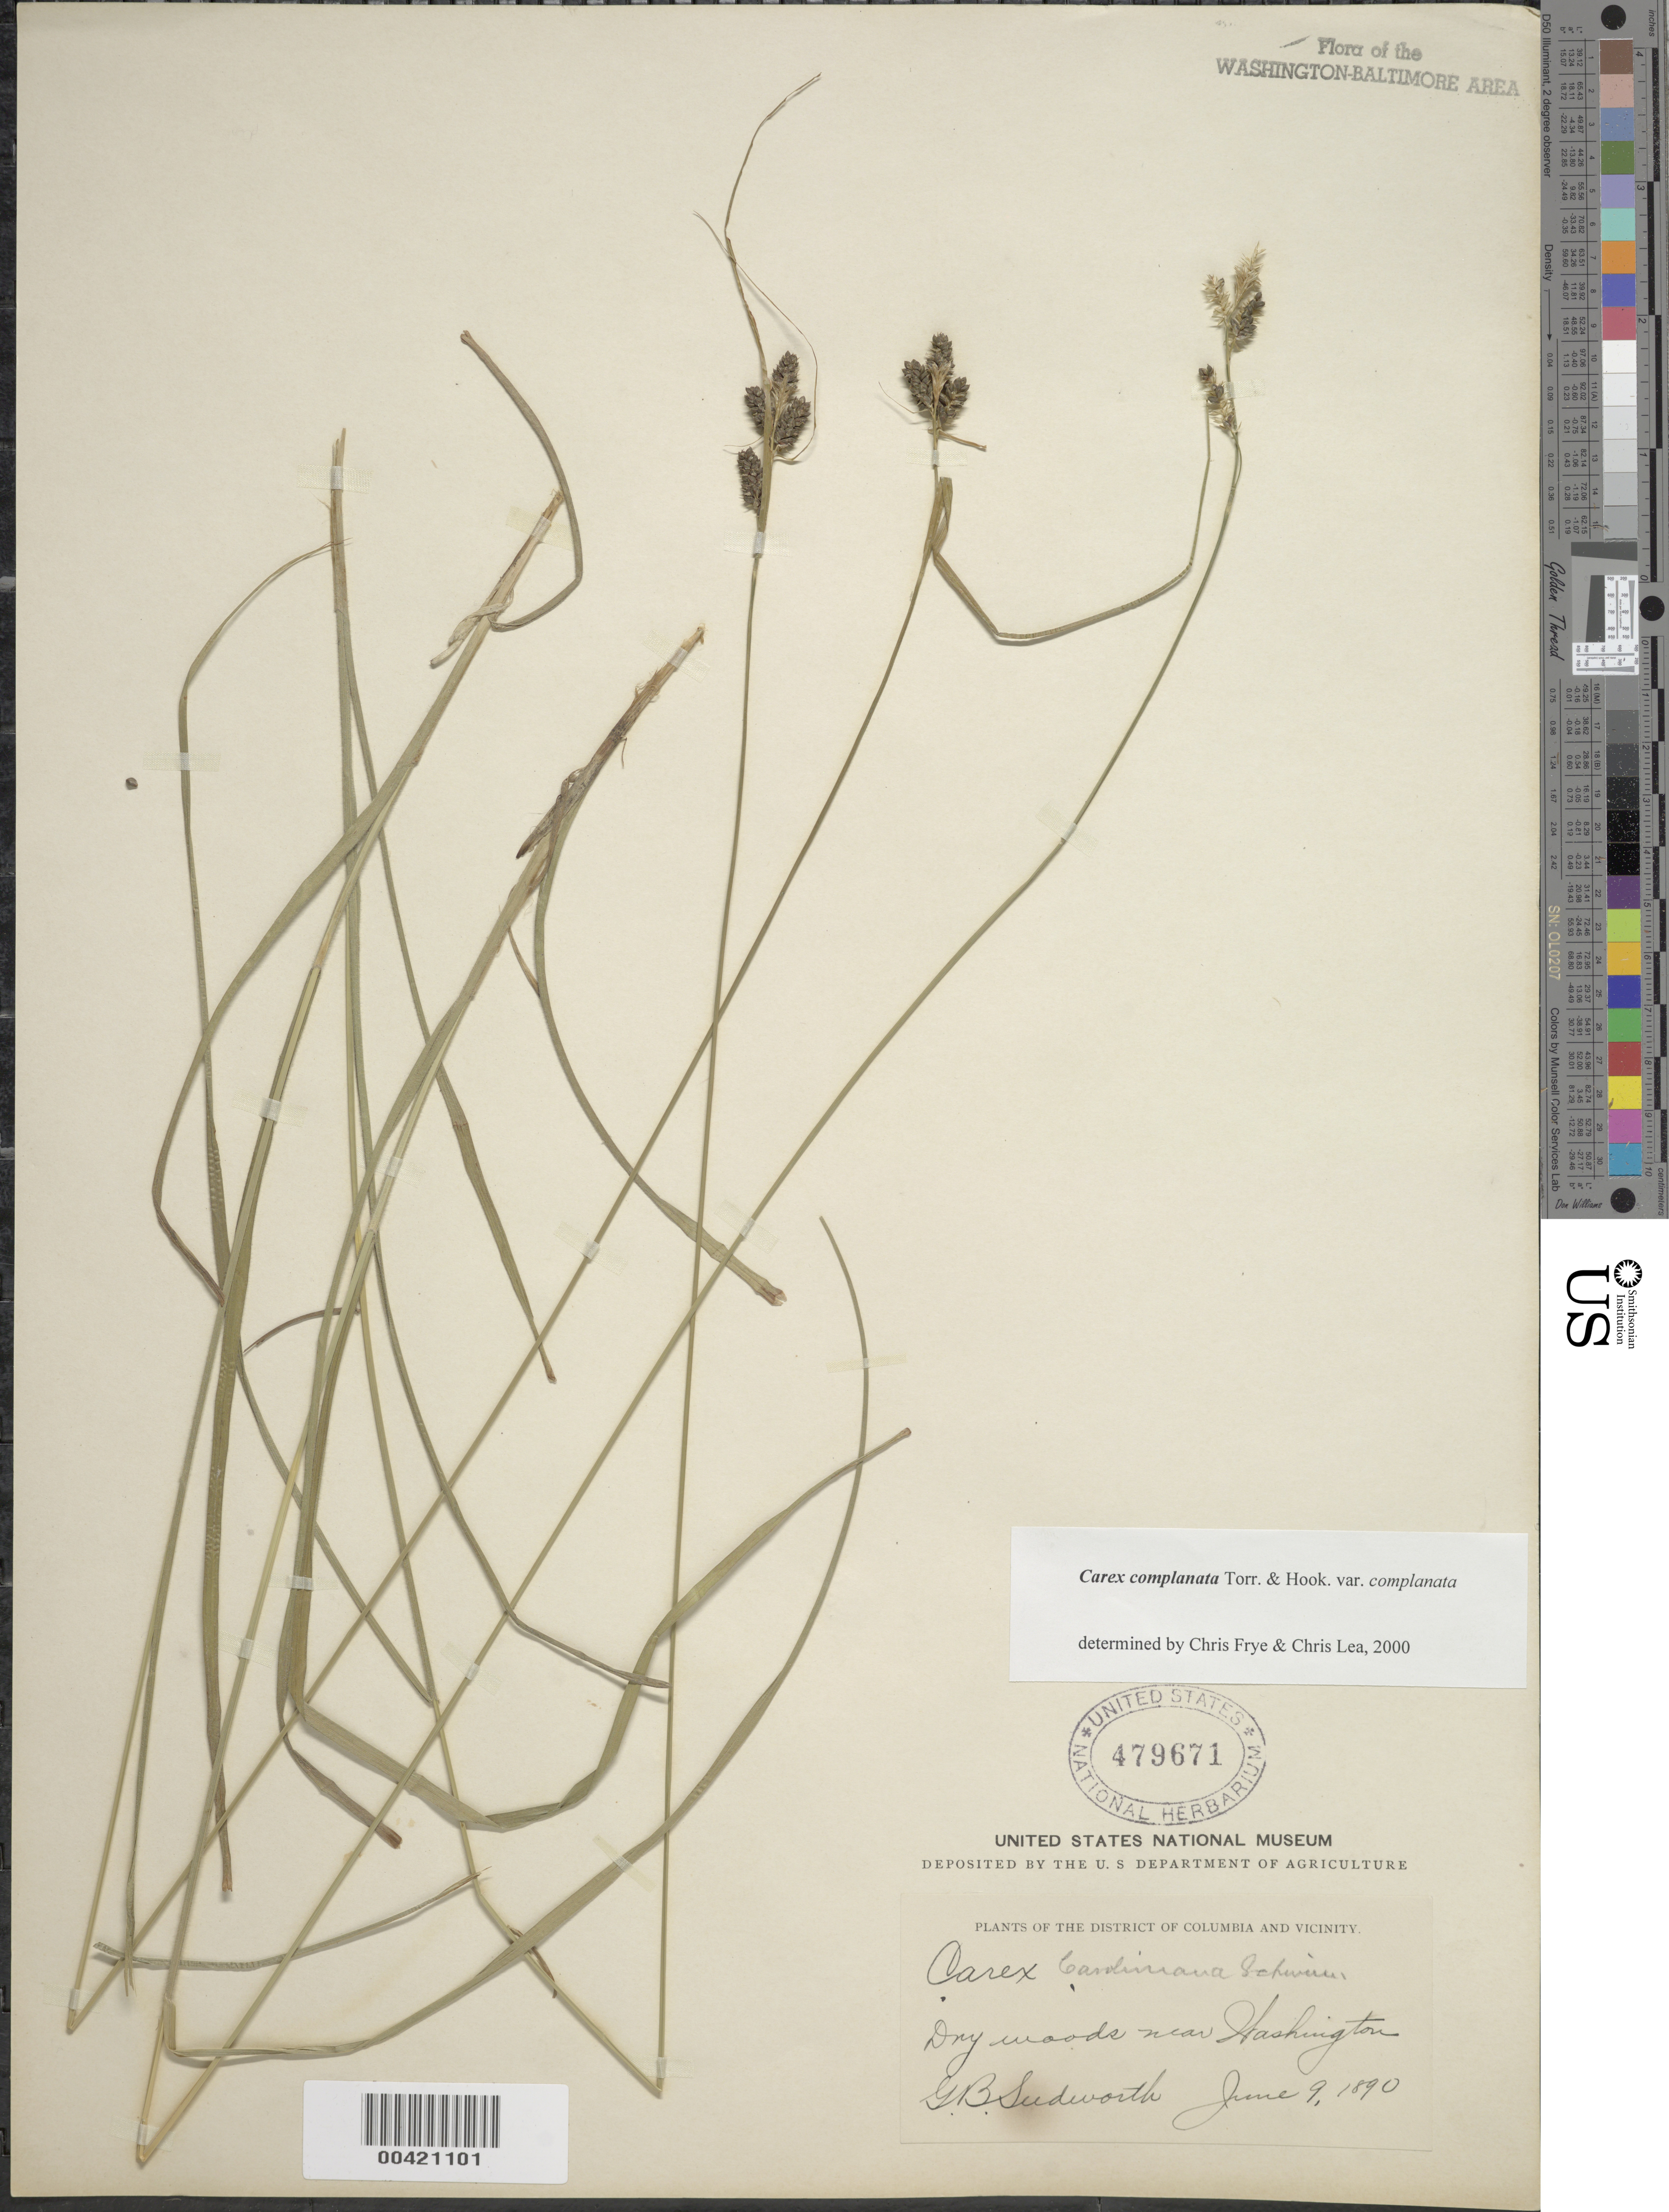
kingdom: Plantae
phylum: Tracheophyta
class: Liliopsida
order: Poales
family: Cyperaceae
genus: Carex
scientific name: Carex complanata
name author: Torr. & Hook.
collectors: G. B. Sudworth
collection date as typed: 09 Jun 1890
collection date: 1890-06-09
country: United States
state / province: District of Columbia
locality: Washington DC Area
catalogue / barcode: US 479671